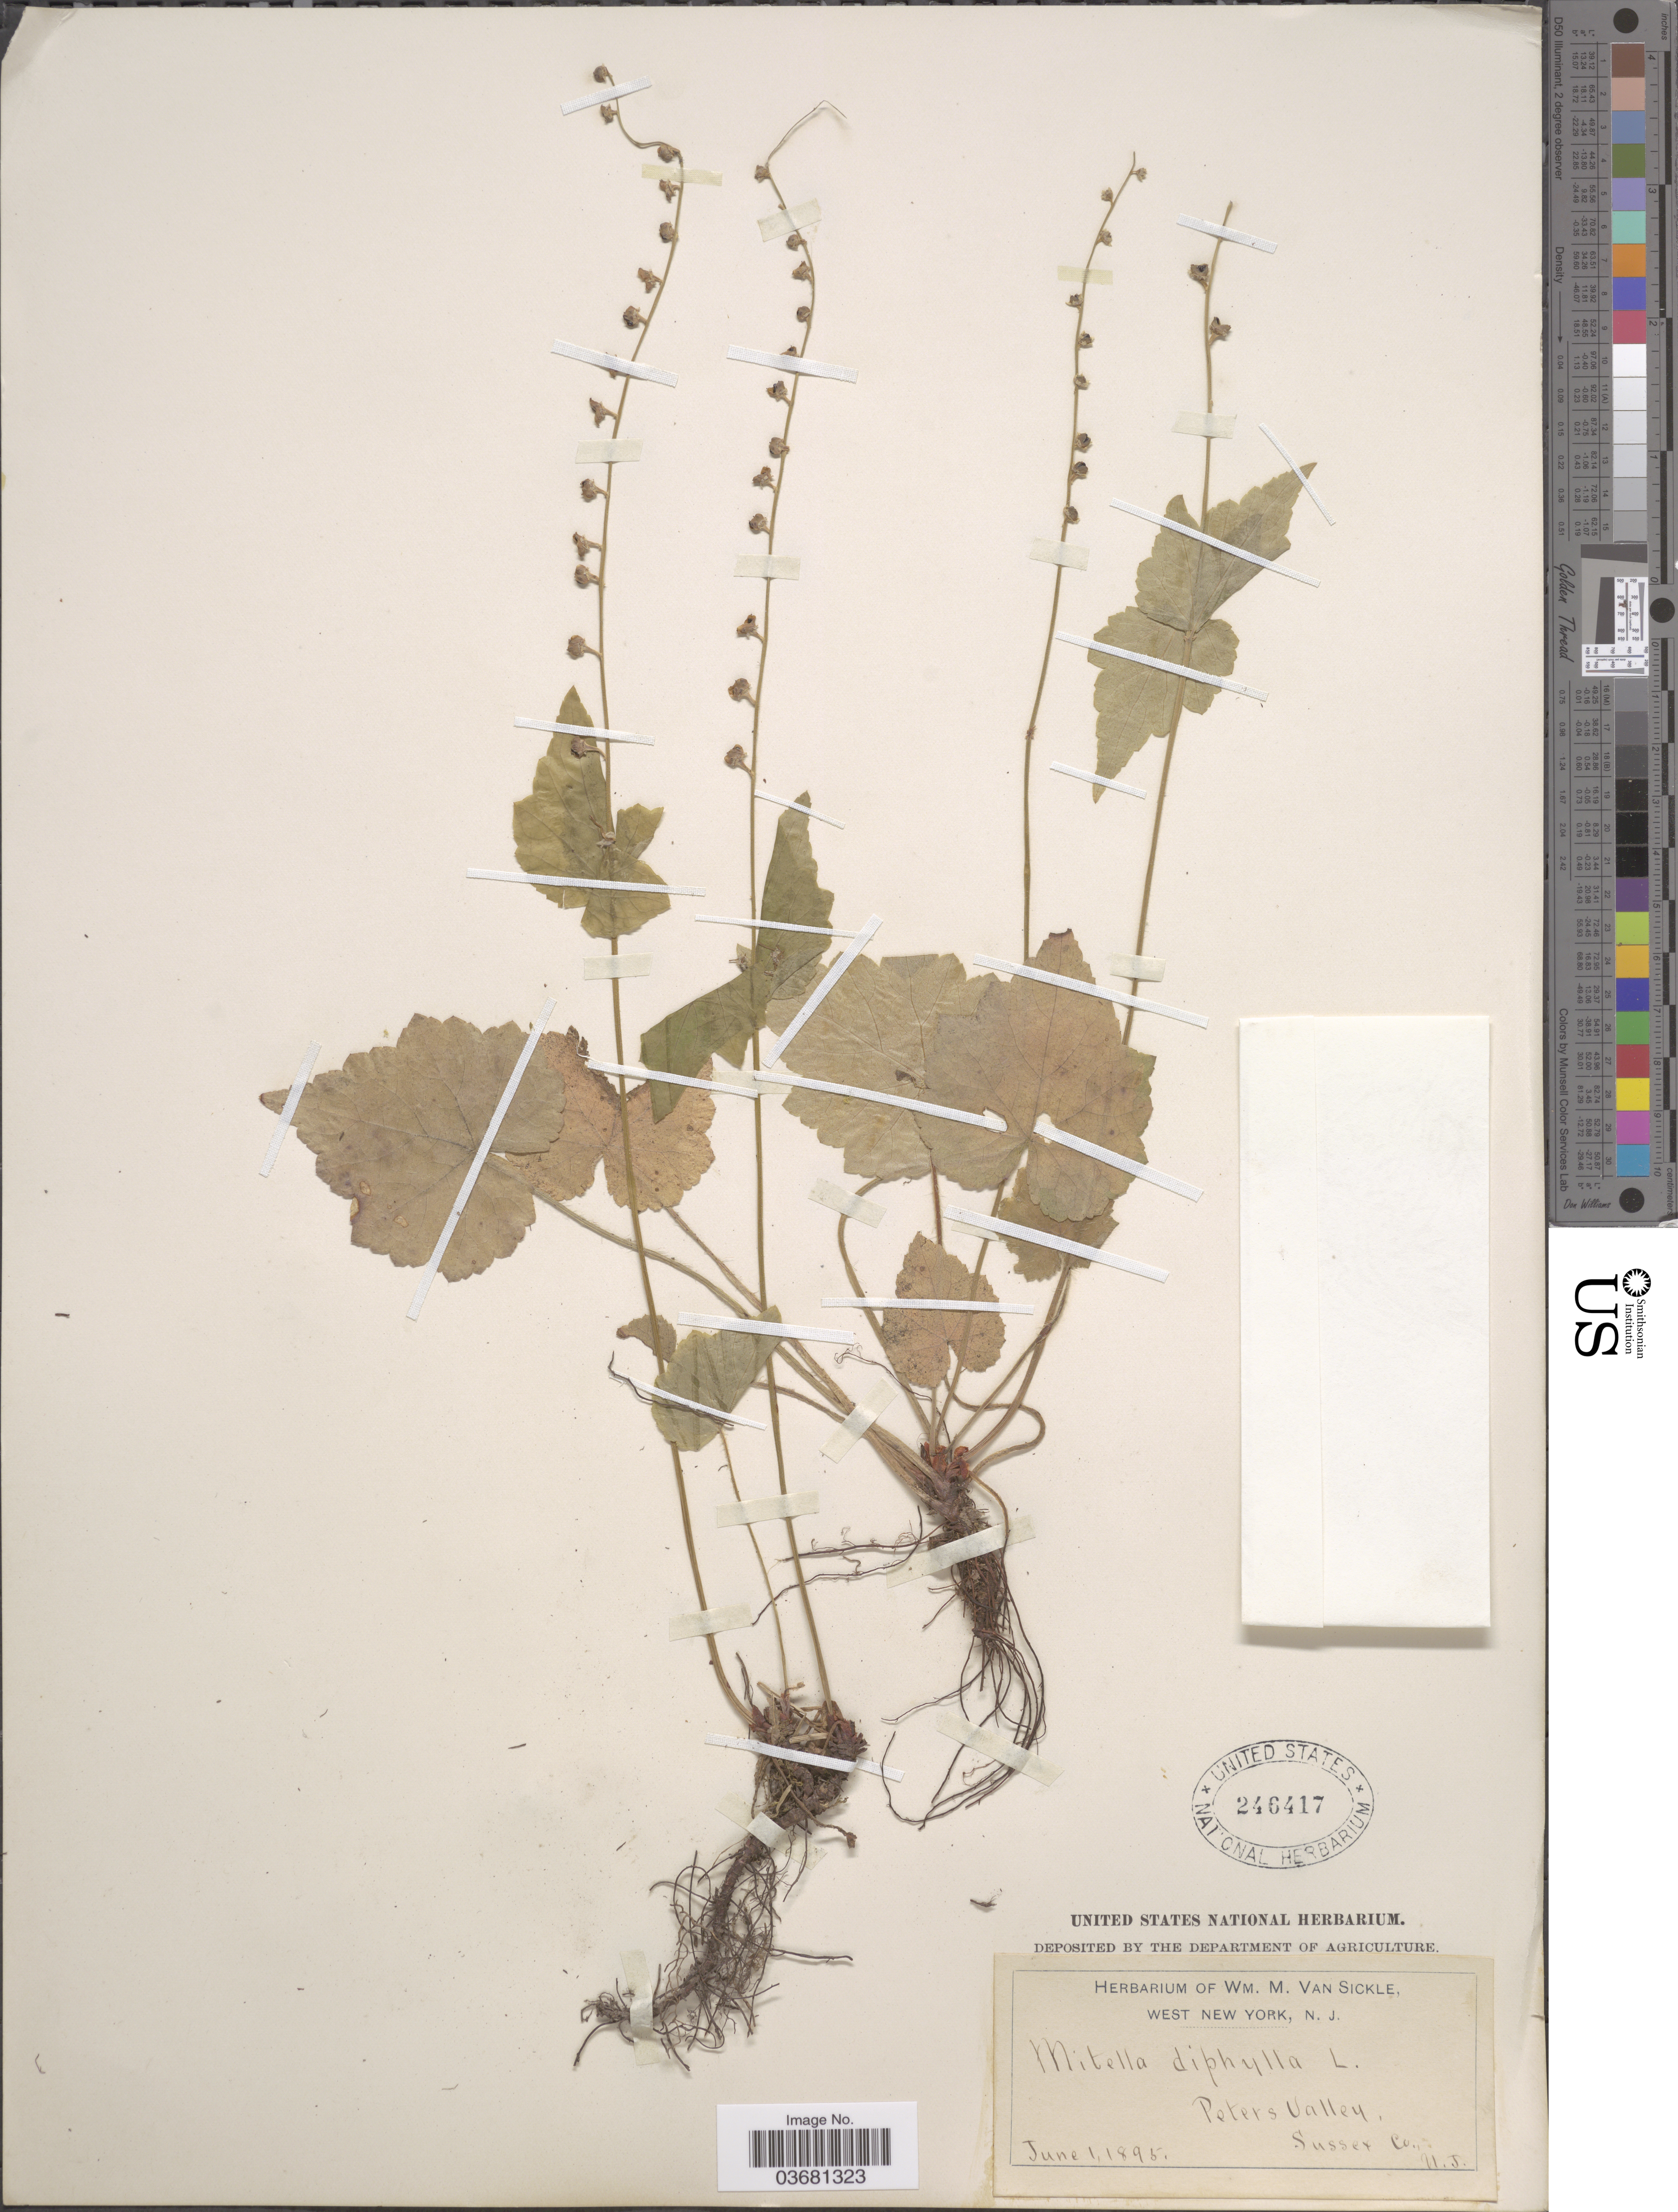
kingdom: Plantae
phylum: Tracheophyta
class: Magnoliopsida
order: Saxifragales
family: Saxifragaceae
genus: Mitella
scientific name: Mitella diphylla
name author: L.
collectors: ex herb. Wm. M. Van Sickle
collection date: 1895-06-01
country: United States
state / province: New Jersey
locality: Peters Valley, Sussex Co.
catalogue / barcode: US 246417